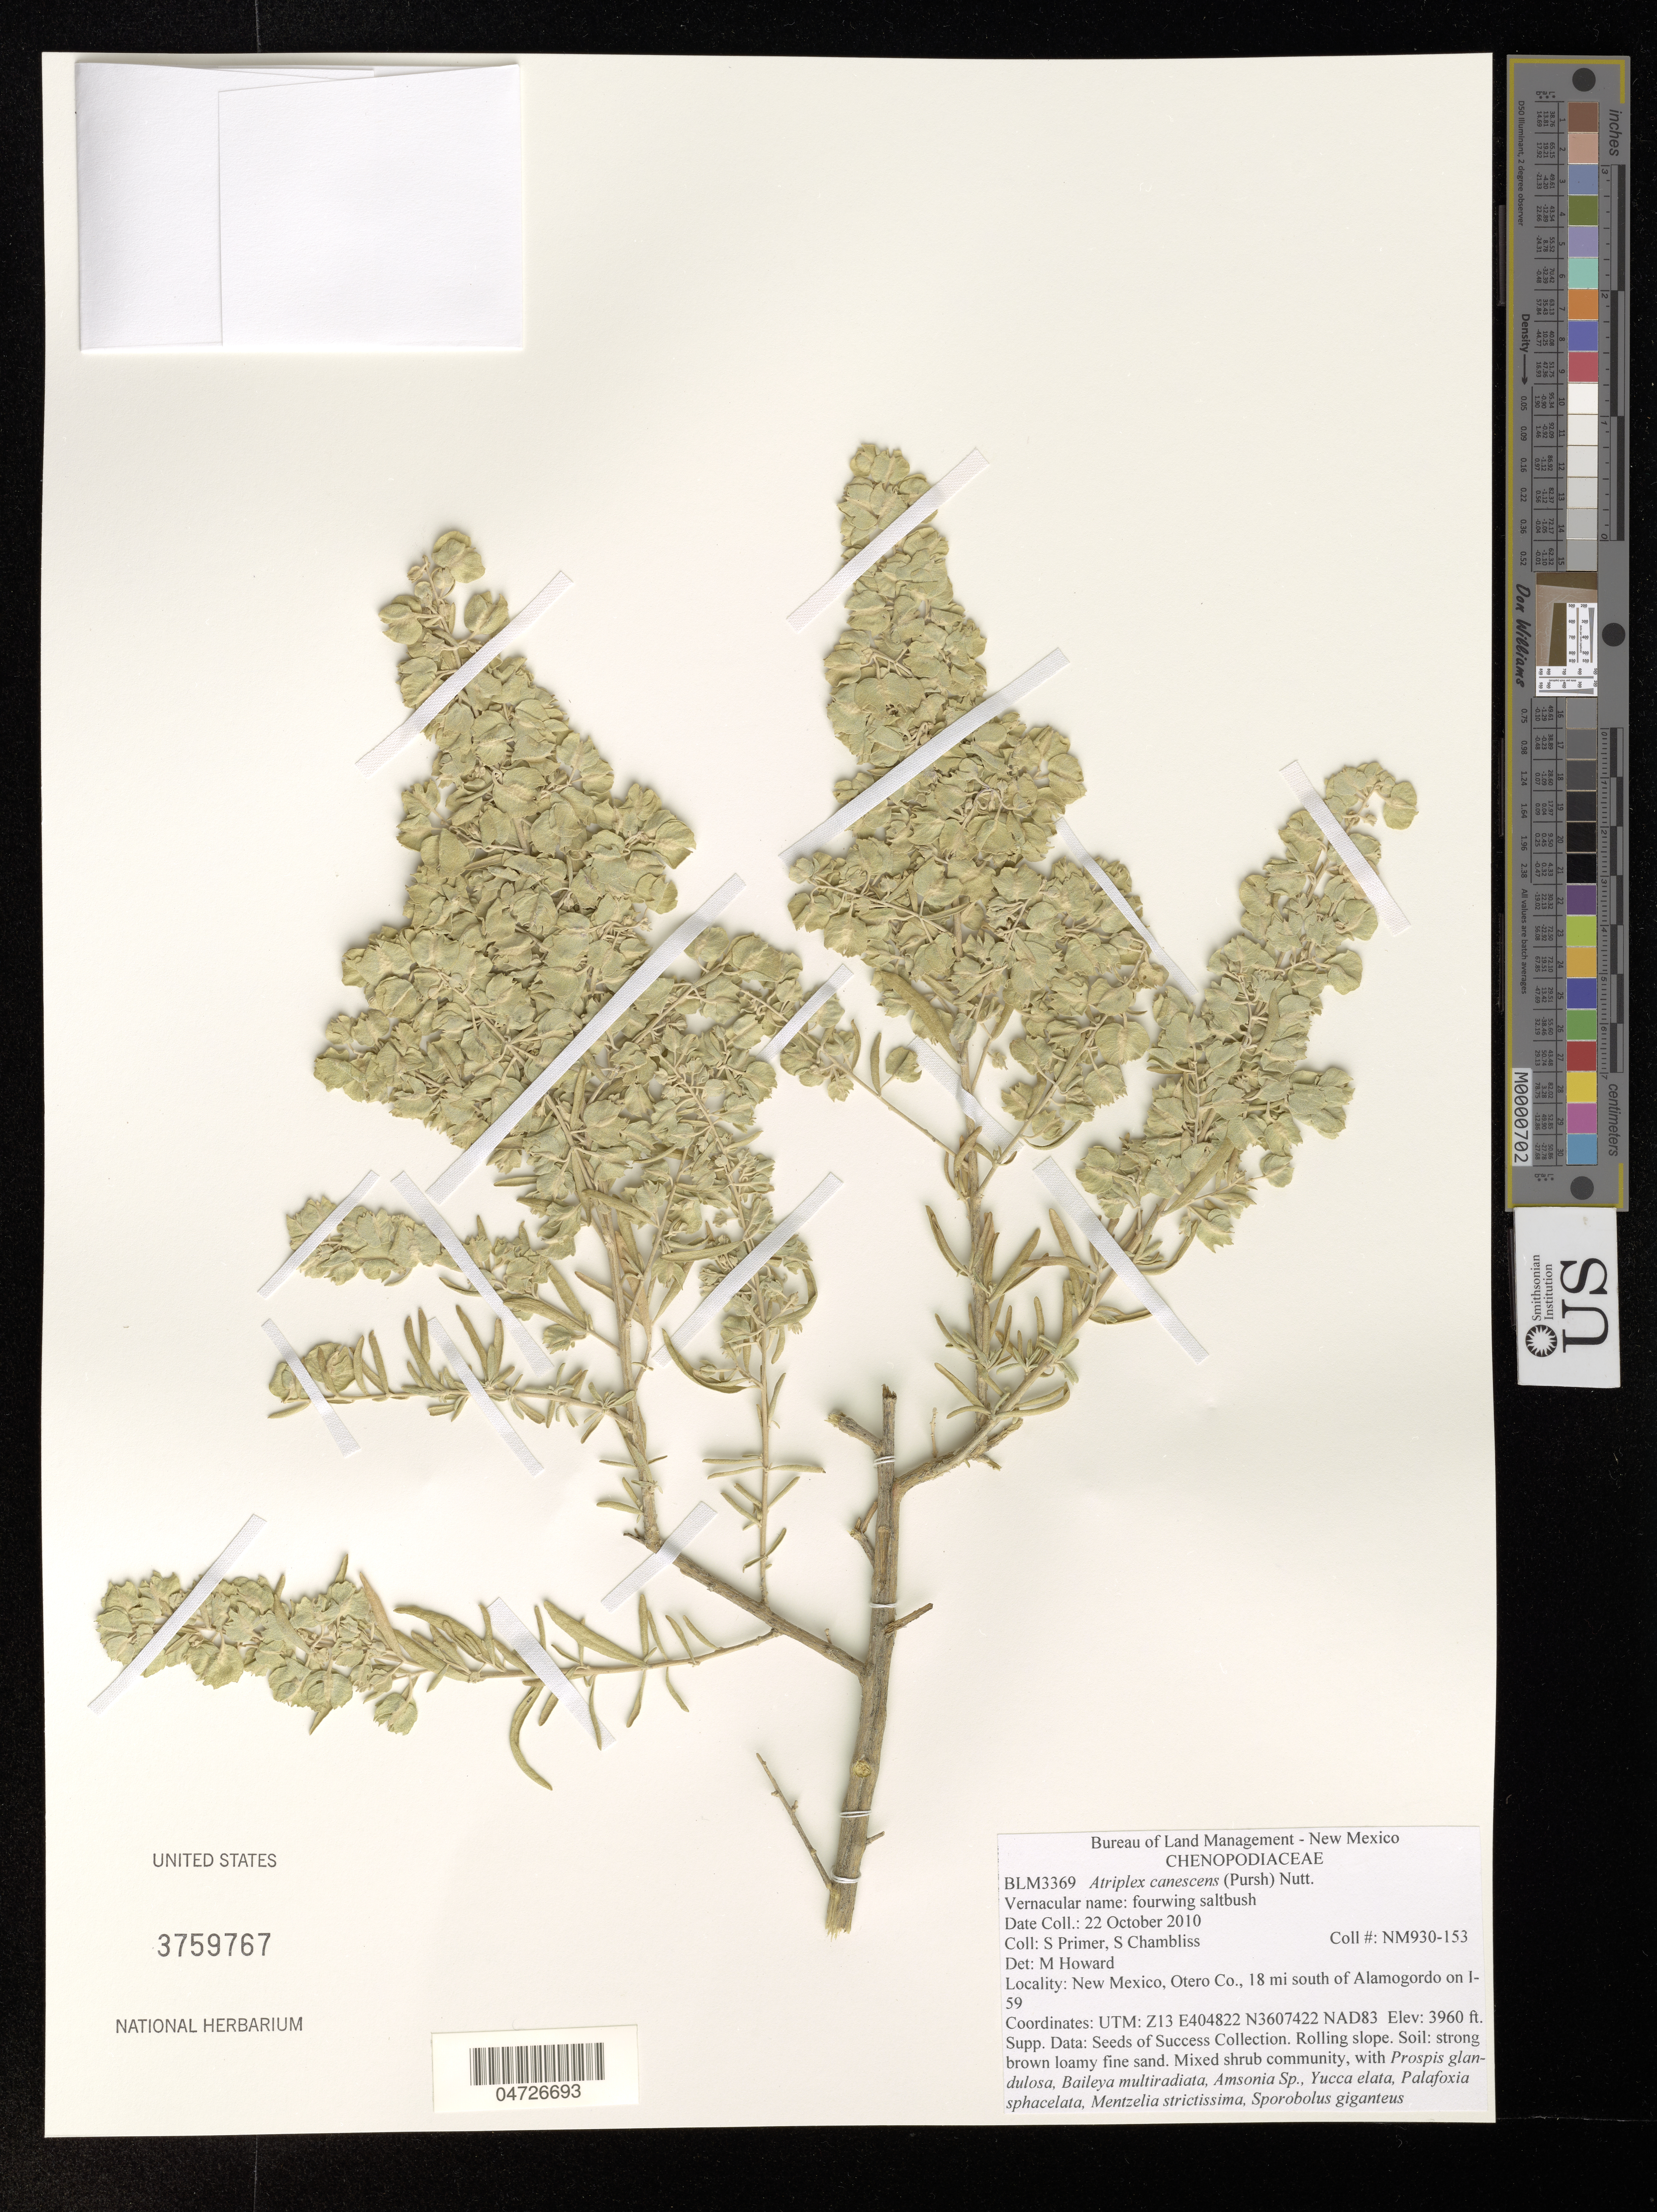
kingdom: Plantae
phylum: Tracheophyta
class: Magnoliopsida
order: Caryophyllales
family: Amaranthaceae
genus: Atriplex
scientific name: Atriplex canescens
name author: (Pursh) Nutt.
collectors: S. Primer & S. Chambliss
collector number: NM930-153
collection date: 2010-10-22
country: United States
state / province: New Mexico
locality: Otero Co., 18 mi south of Alamogordo on I-59.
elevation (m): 1207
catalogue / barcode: US 3759767